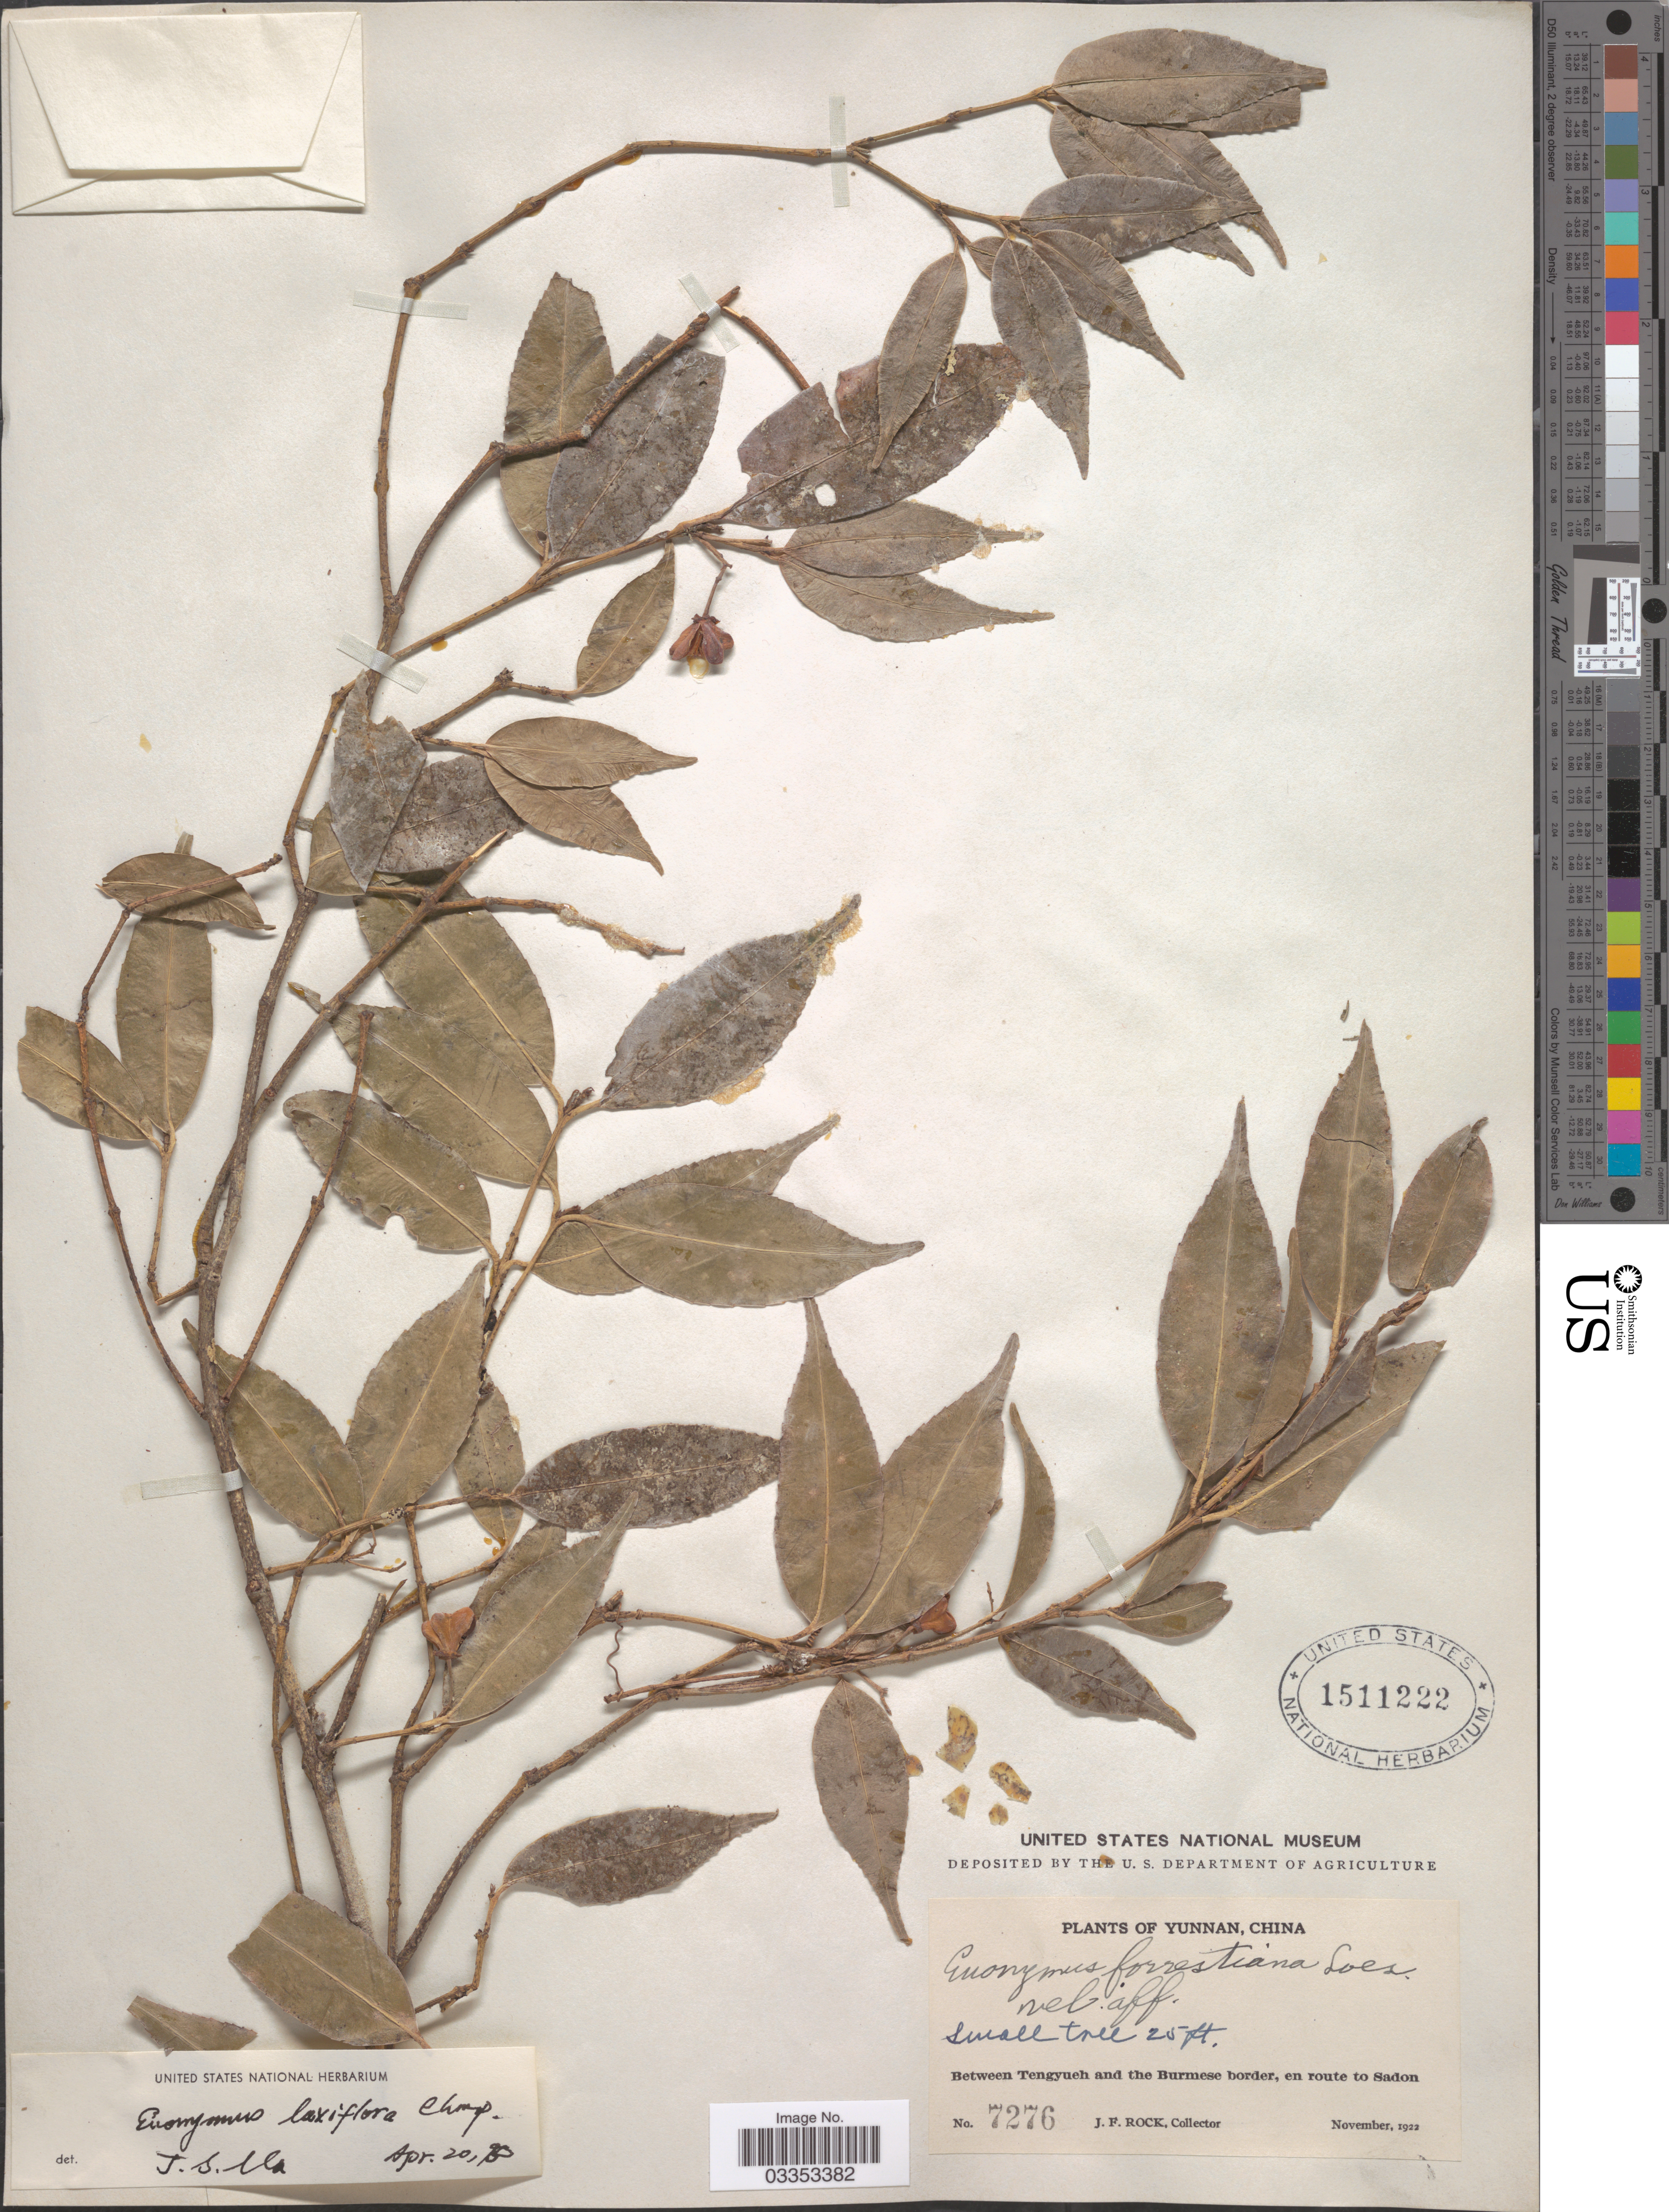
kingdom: Plantae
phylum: Tracheophyta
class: Magnoliopsida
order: Celastrales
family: Celastraceae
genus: Euonymus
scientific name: Euonymus laxiflorus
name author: Champ. ex Benth.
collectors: J. Rock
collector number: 7276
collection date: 1922-11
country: China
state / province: Yunnan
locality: Between Tengyueh and the Burmese border, en route to Sadon.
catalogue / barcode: US 1511222